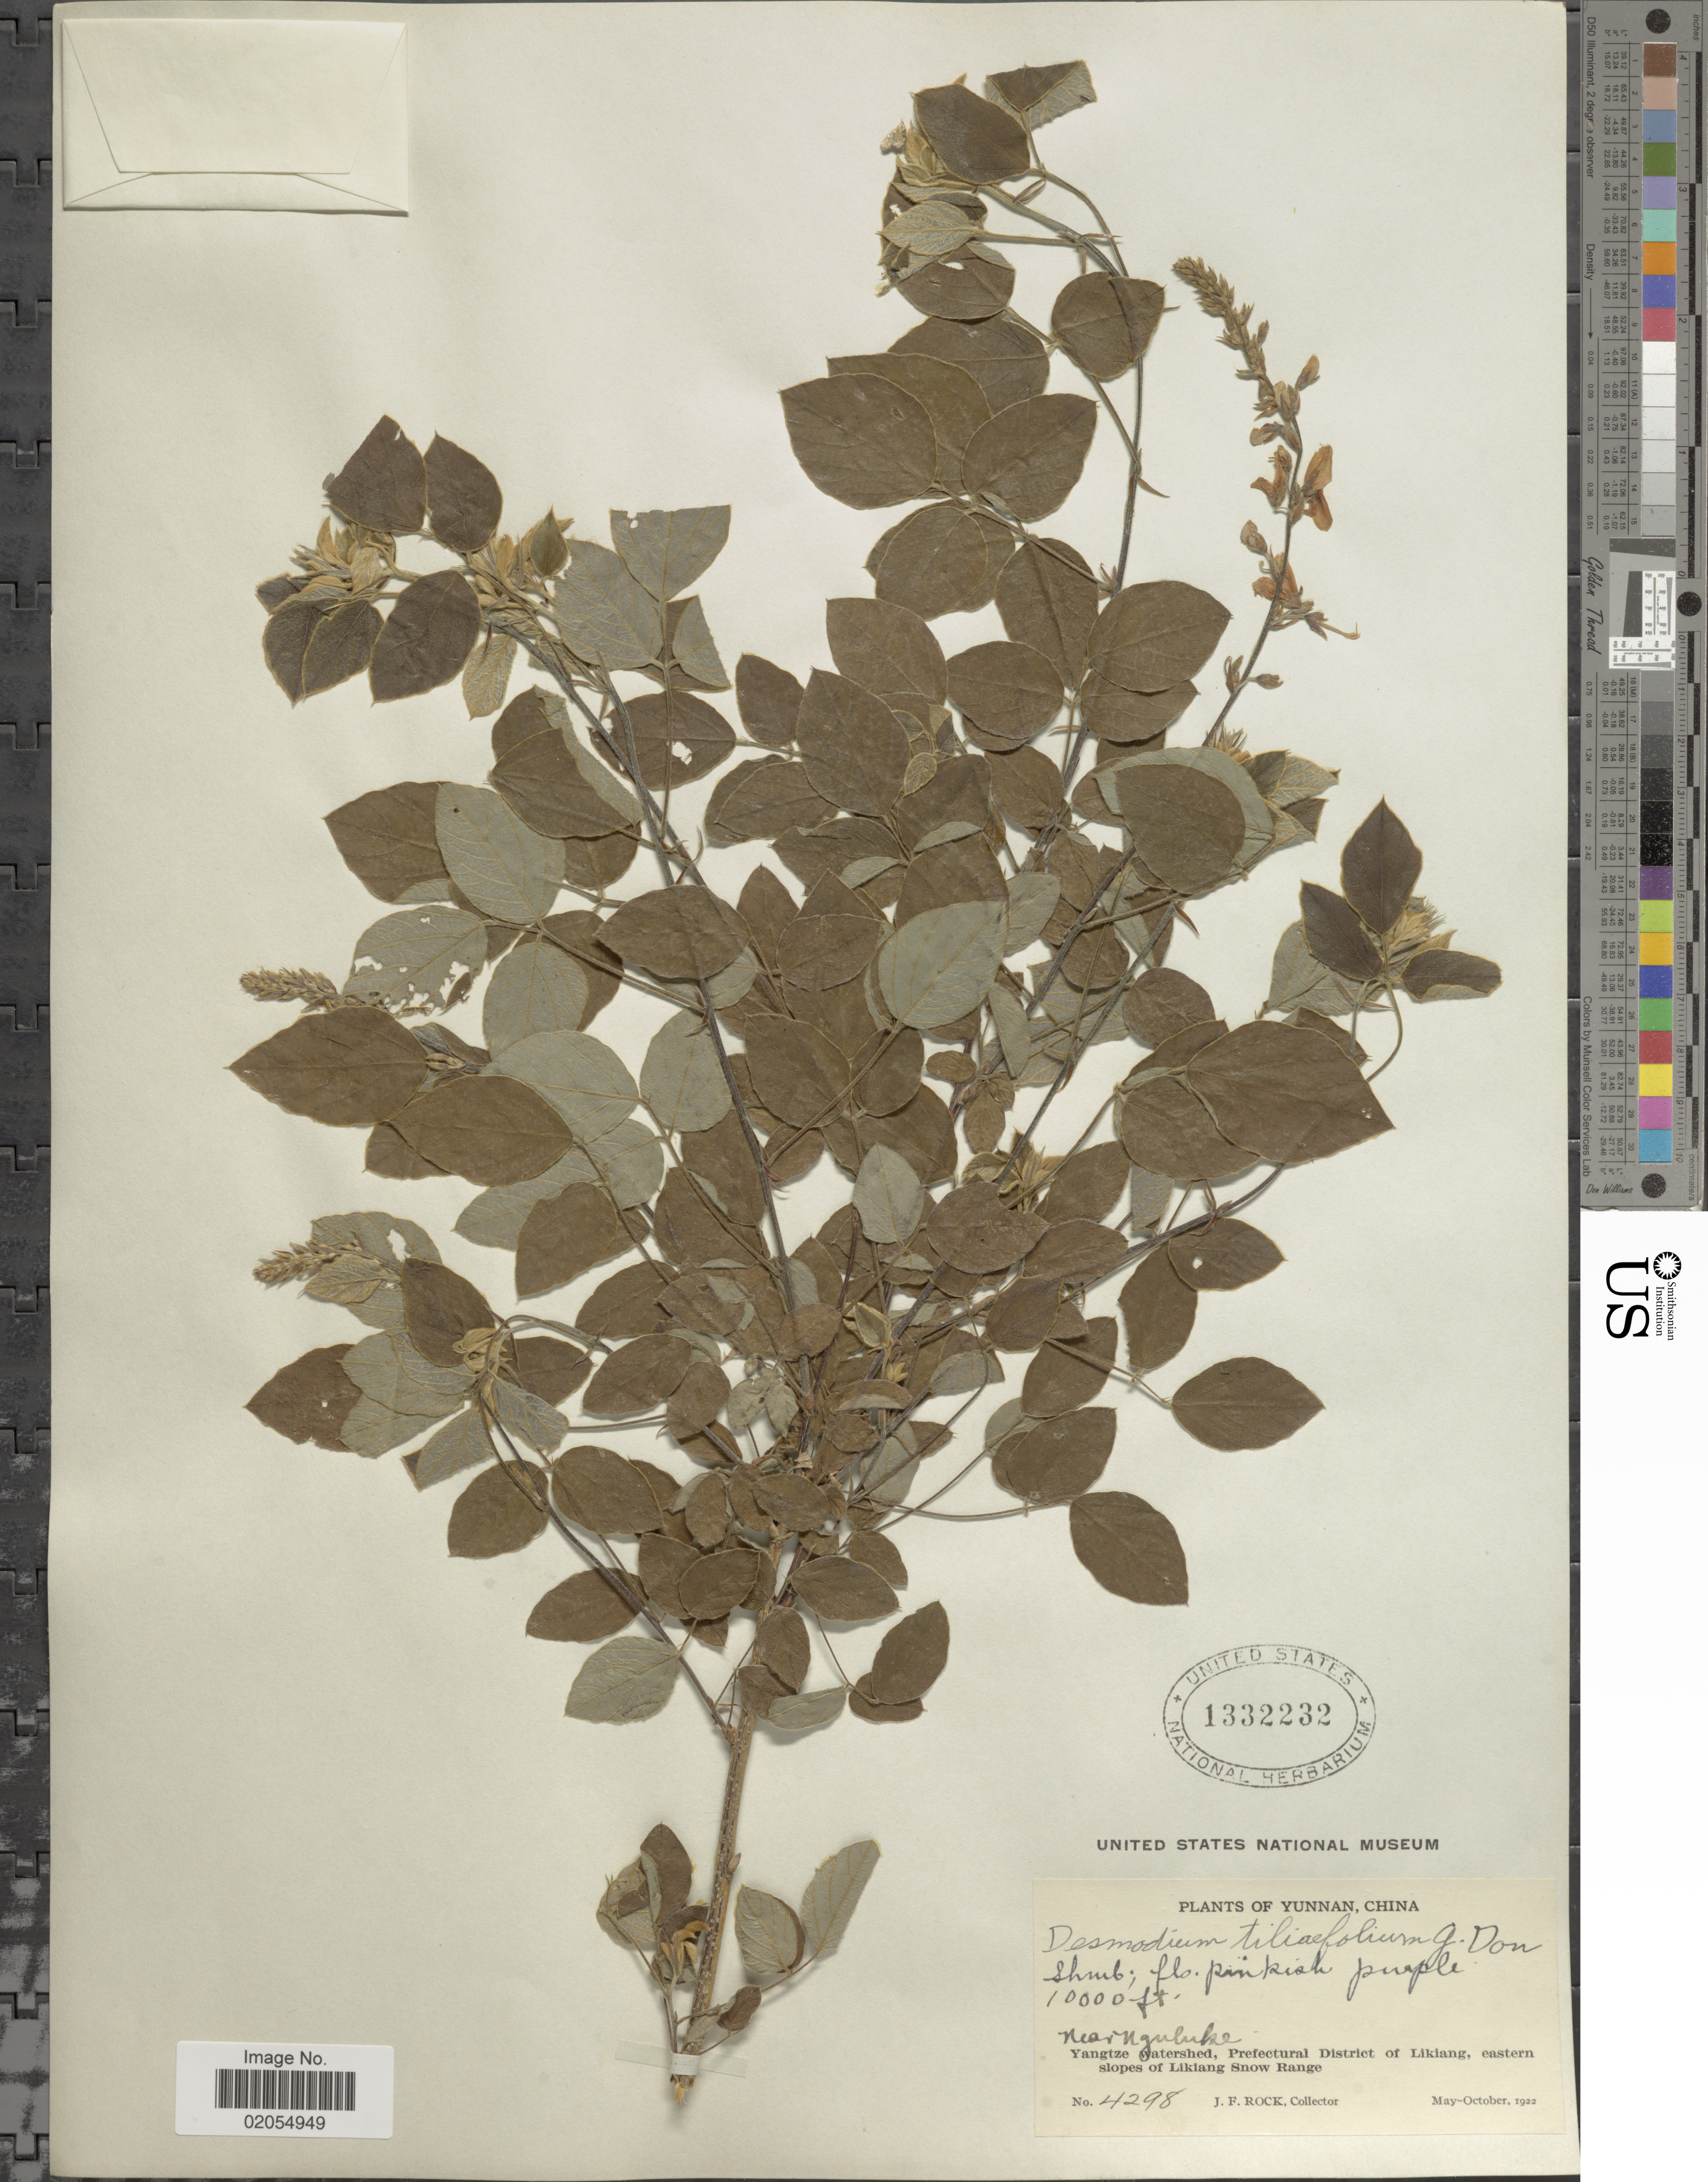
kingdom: Plantae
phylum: Tracheophyta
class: Magnoliopsida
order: Fabales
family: Fabaceae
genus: Sunhangia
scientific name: Sunhangia elegans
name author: (DC.) H. Ohashi & K. Ohashi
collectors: J. Rock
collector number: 4298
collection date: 1922-05/1922-10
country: China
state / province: Yunnan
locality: Near Nguluke, Yangtze watershed, Prefectural District of Likiang, eastern slopes of Likiang Snow Range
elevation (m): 3048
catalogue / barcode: US 1332232